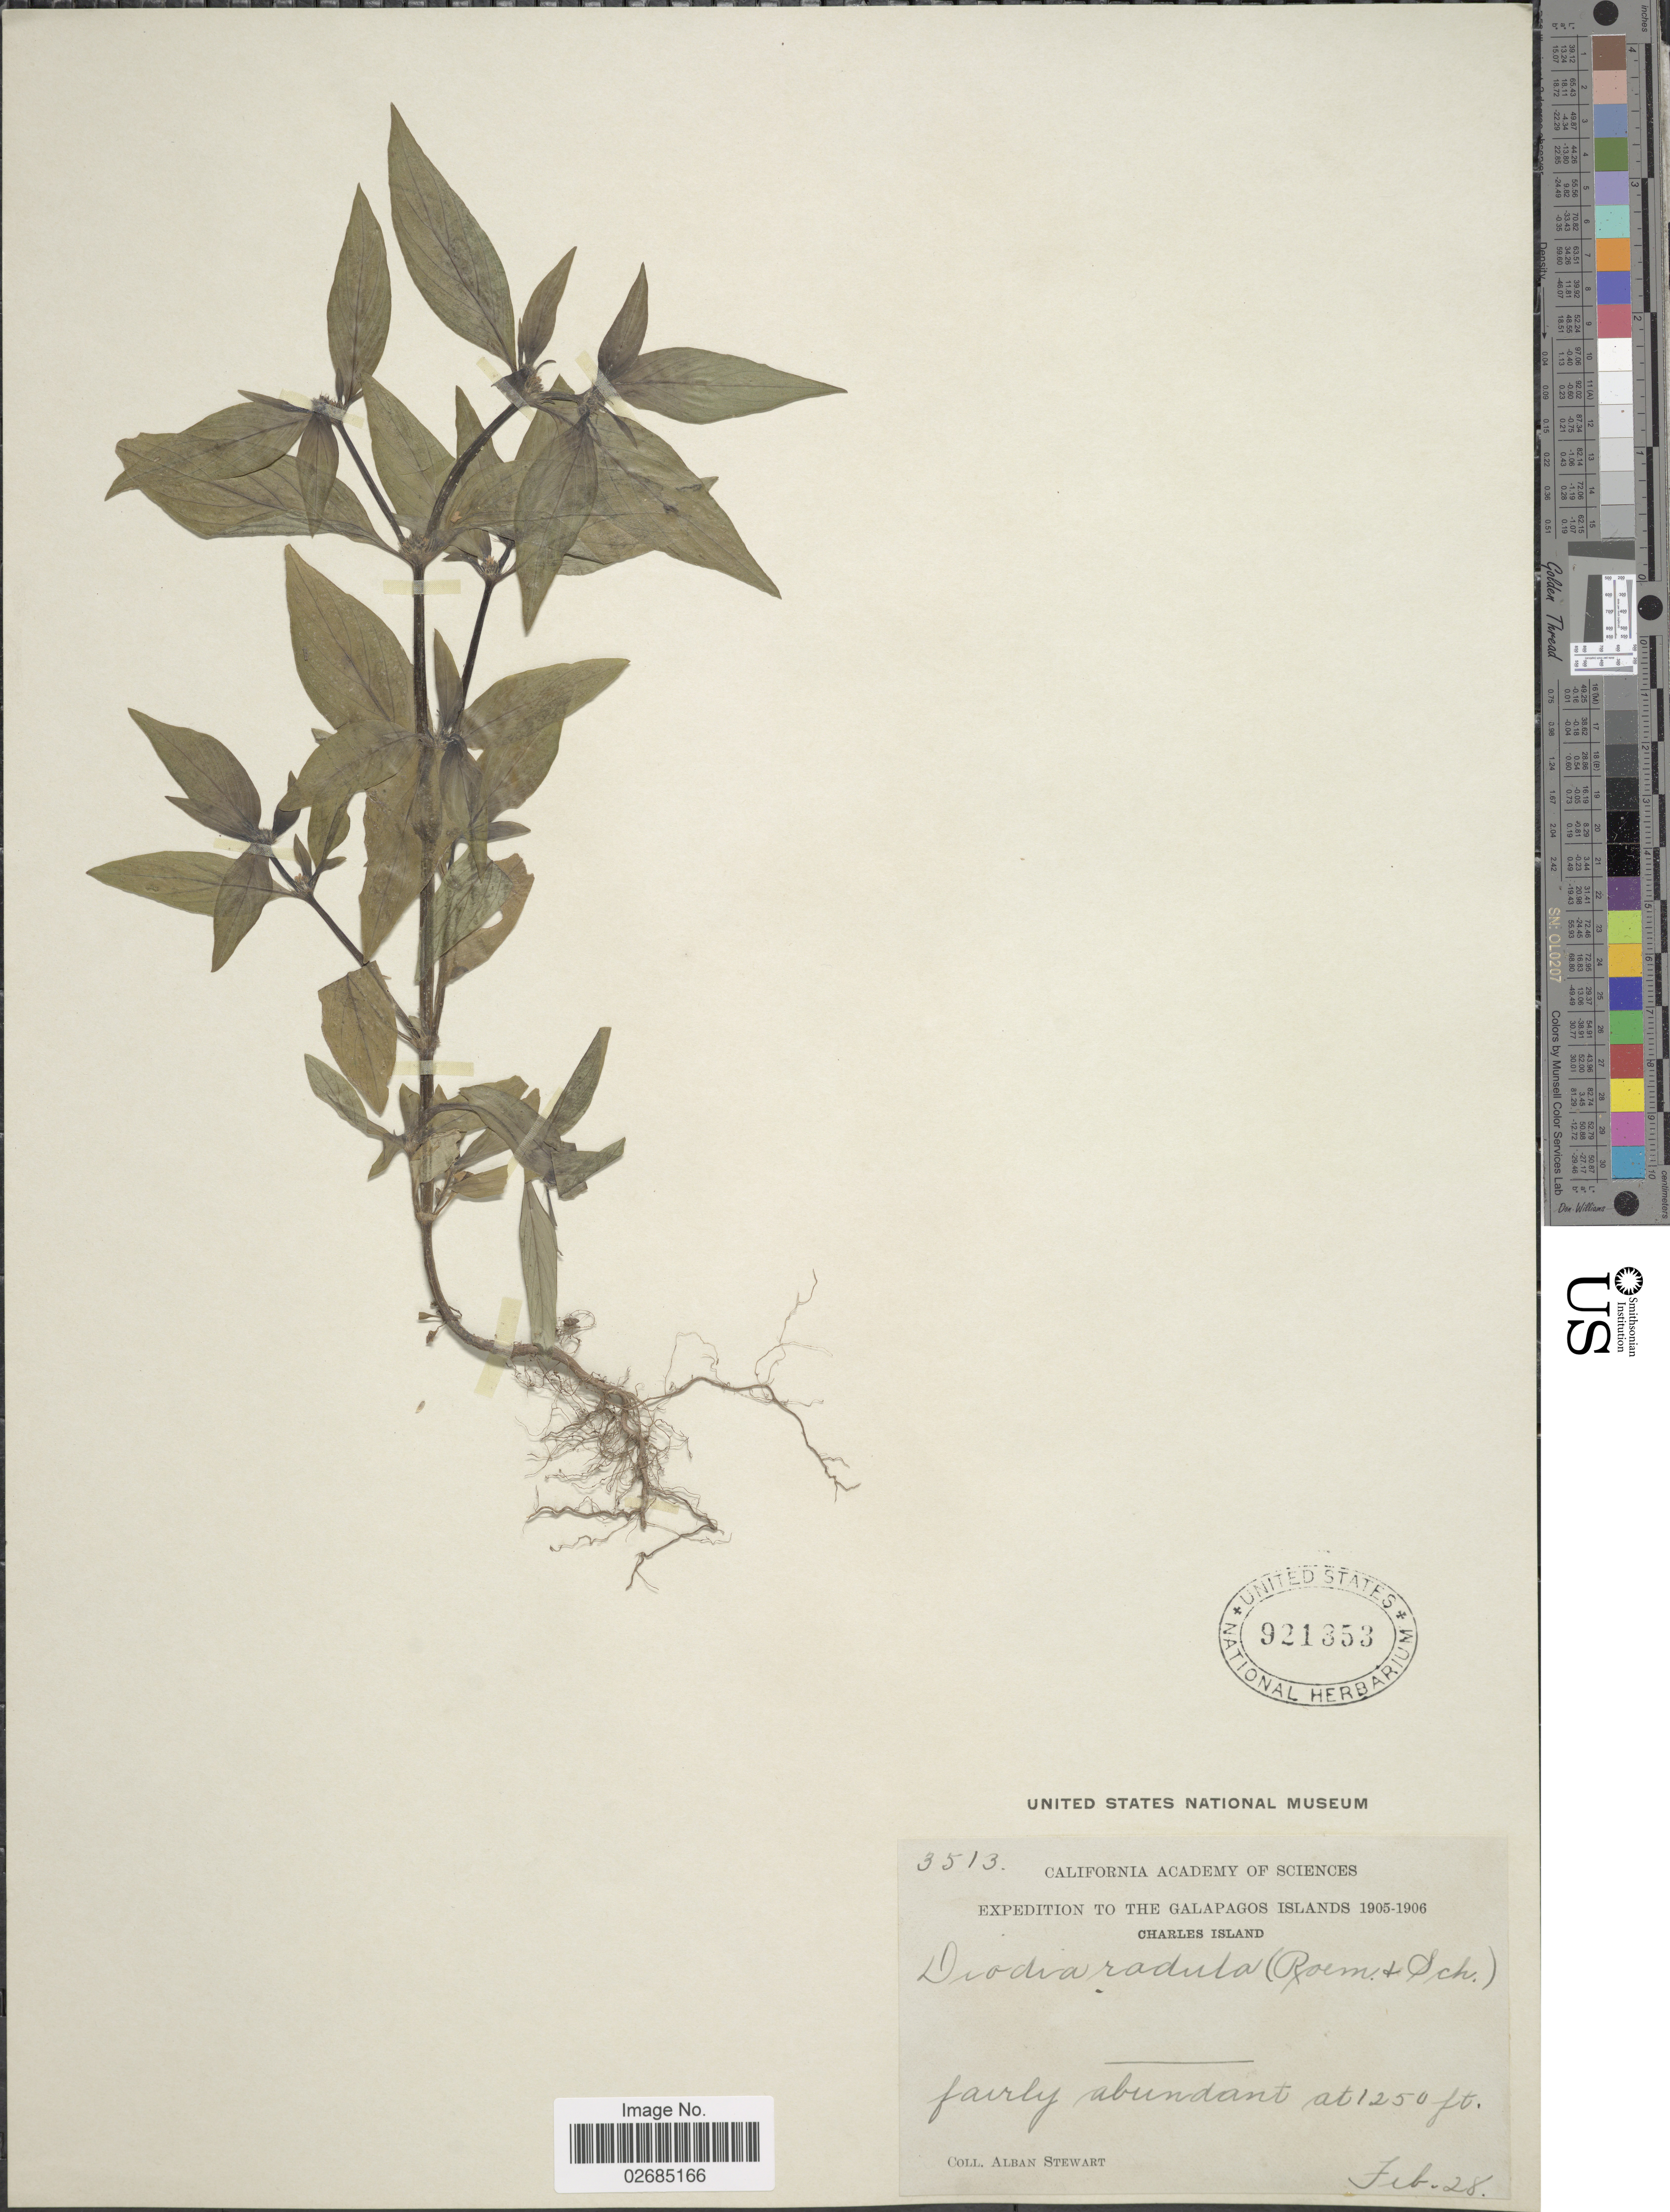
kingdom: Plantae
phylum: Tracheophyta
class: Magnoliopsida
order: Gentianales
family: Rubiaceae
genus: Diodia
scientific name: Diodia radula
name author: (Willd.) Cham. & Schltdl.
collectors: A. Stewart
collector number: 3513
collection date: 1905-02-28/1906-02-28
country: Ecuador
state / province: Colón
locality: Galapagos Islands. Charles Island.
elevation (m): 381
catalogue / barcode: US 921353